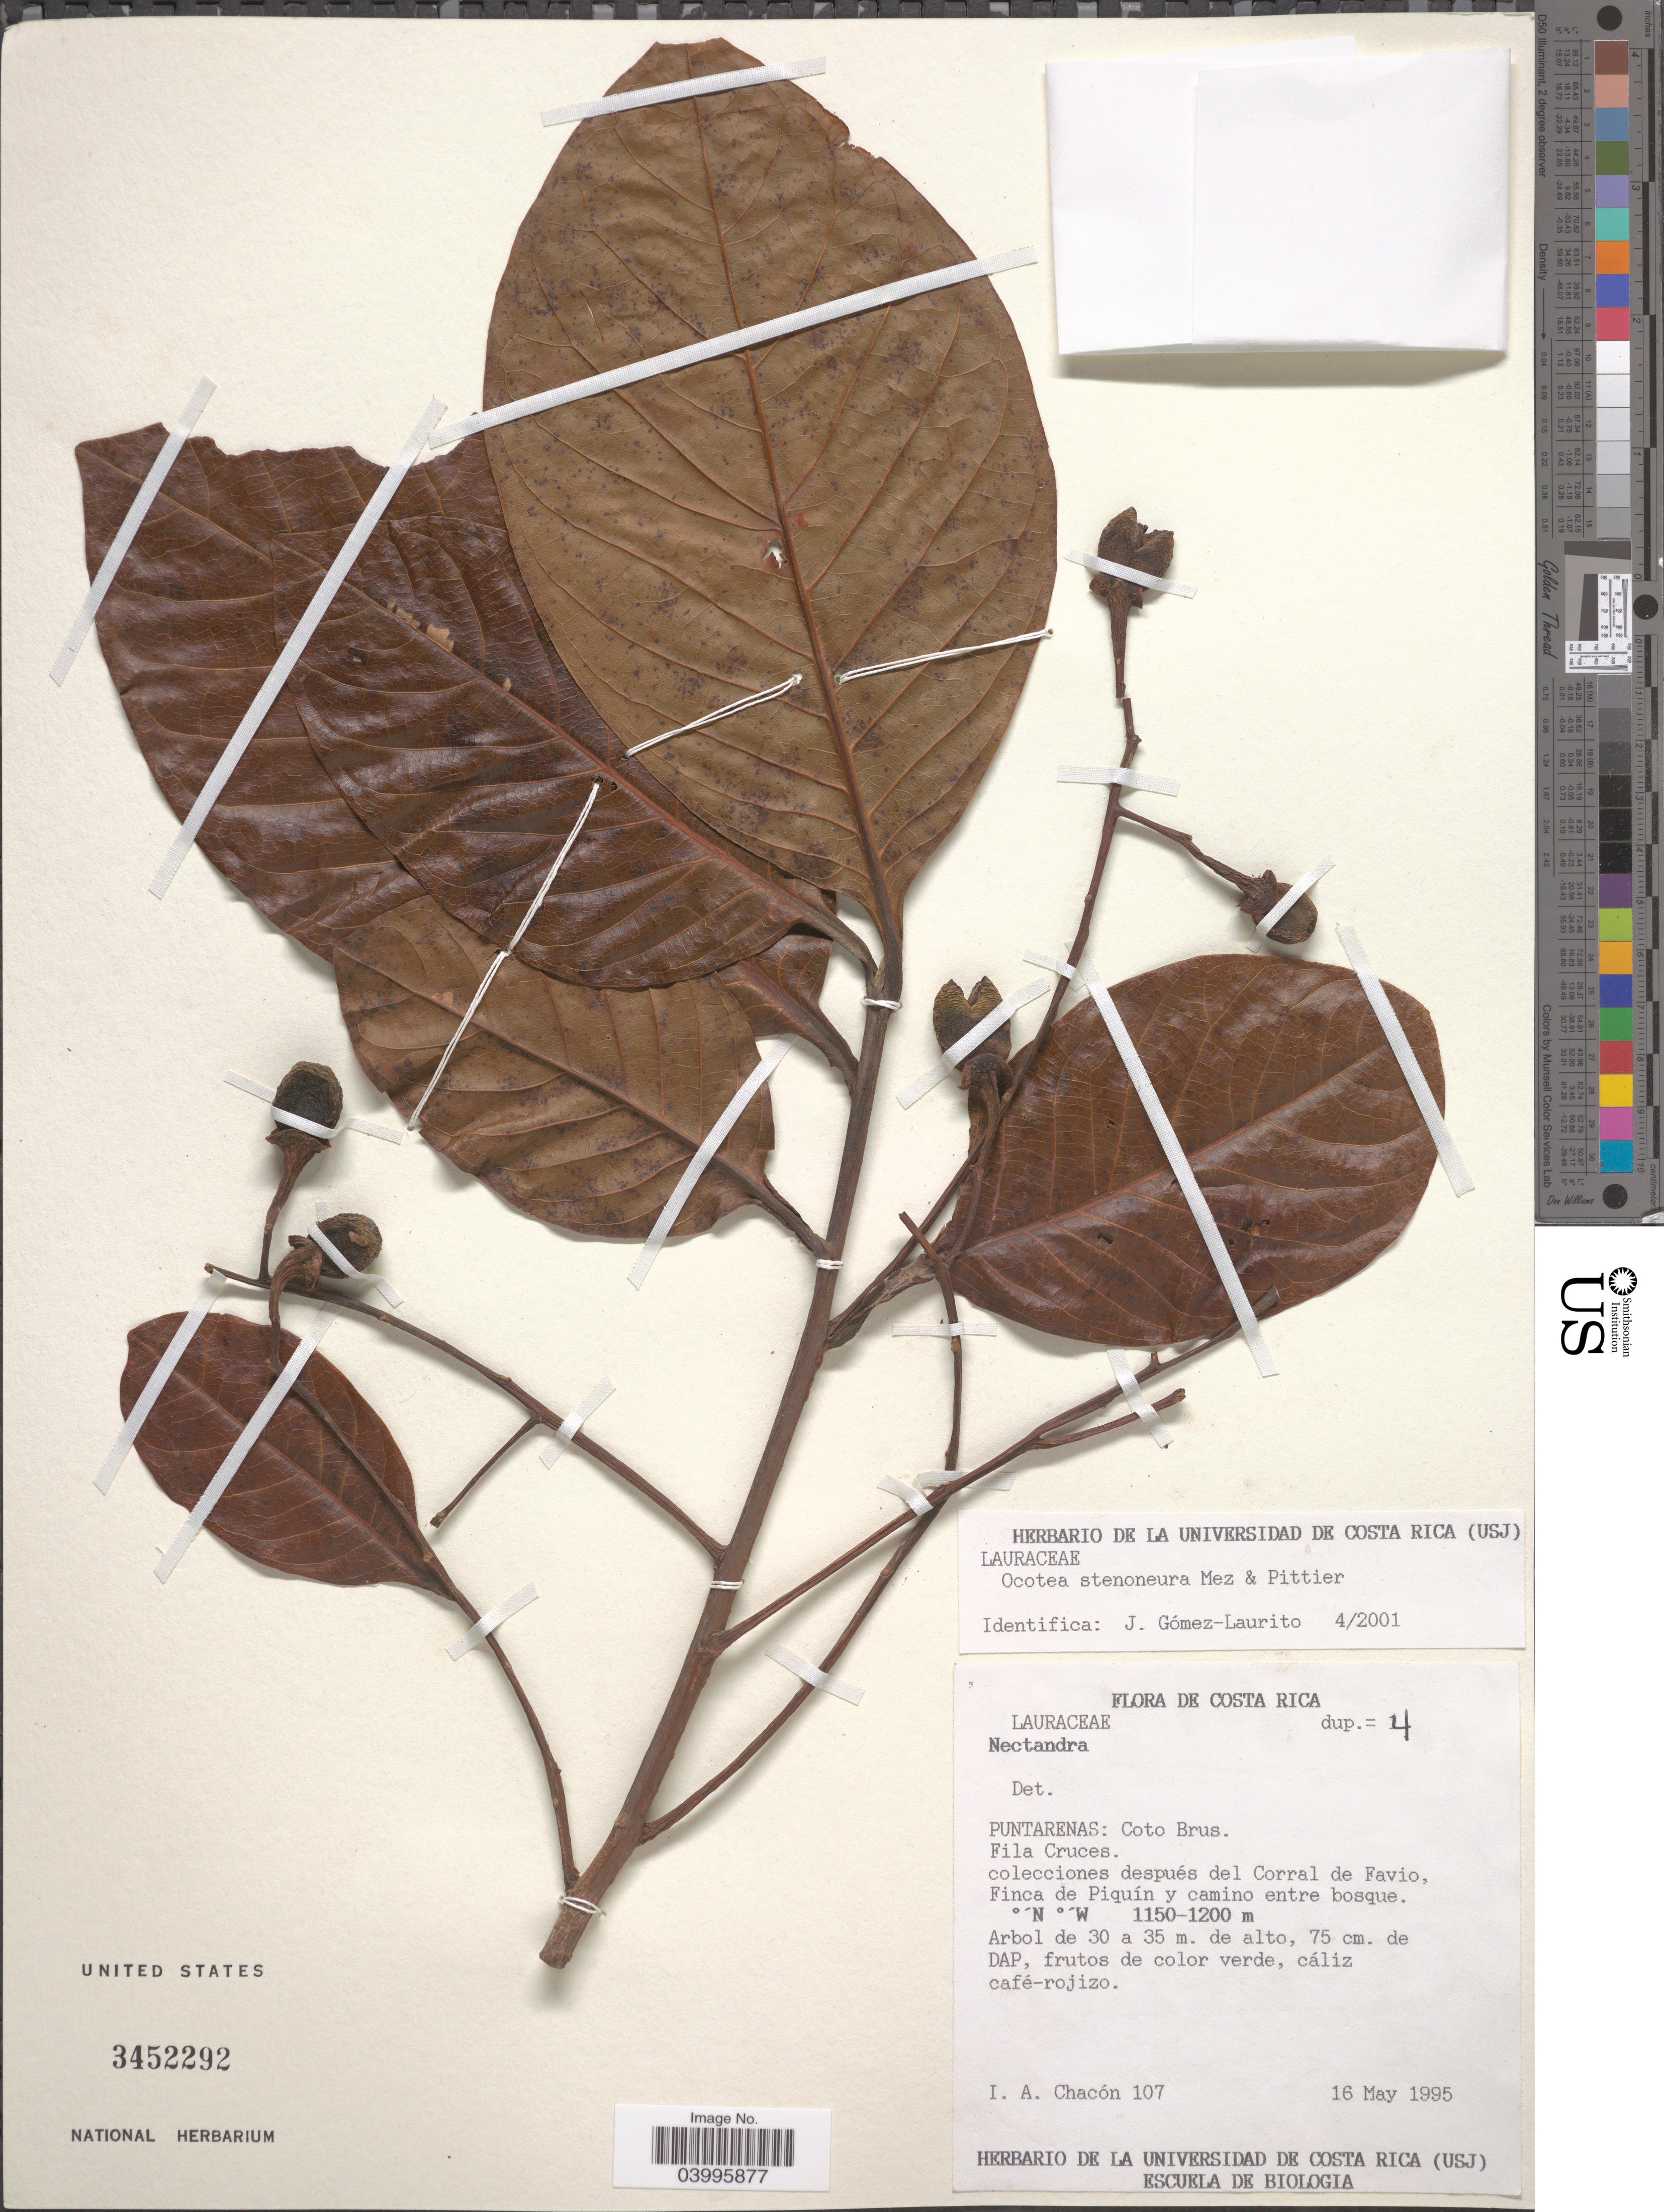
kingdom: Plantae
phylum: Tracheophyta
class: Magnoliopsida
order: Laurales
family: Lauraceae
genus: Ocotea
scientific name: Ocotea stenoneura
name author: Mez & Pittier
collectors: I. Chacón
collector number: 107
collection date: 1995-05-16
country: Costa Rica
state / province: Puntarenas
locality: Coto Brus. Fila Cruces. Después del Corral de Favio, Finca de Piquín y camino entre bosque.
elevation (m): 1150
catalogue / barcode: US 3452292